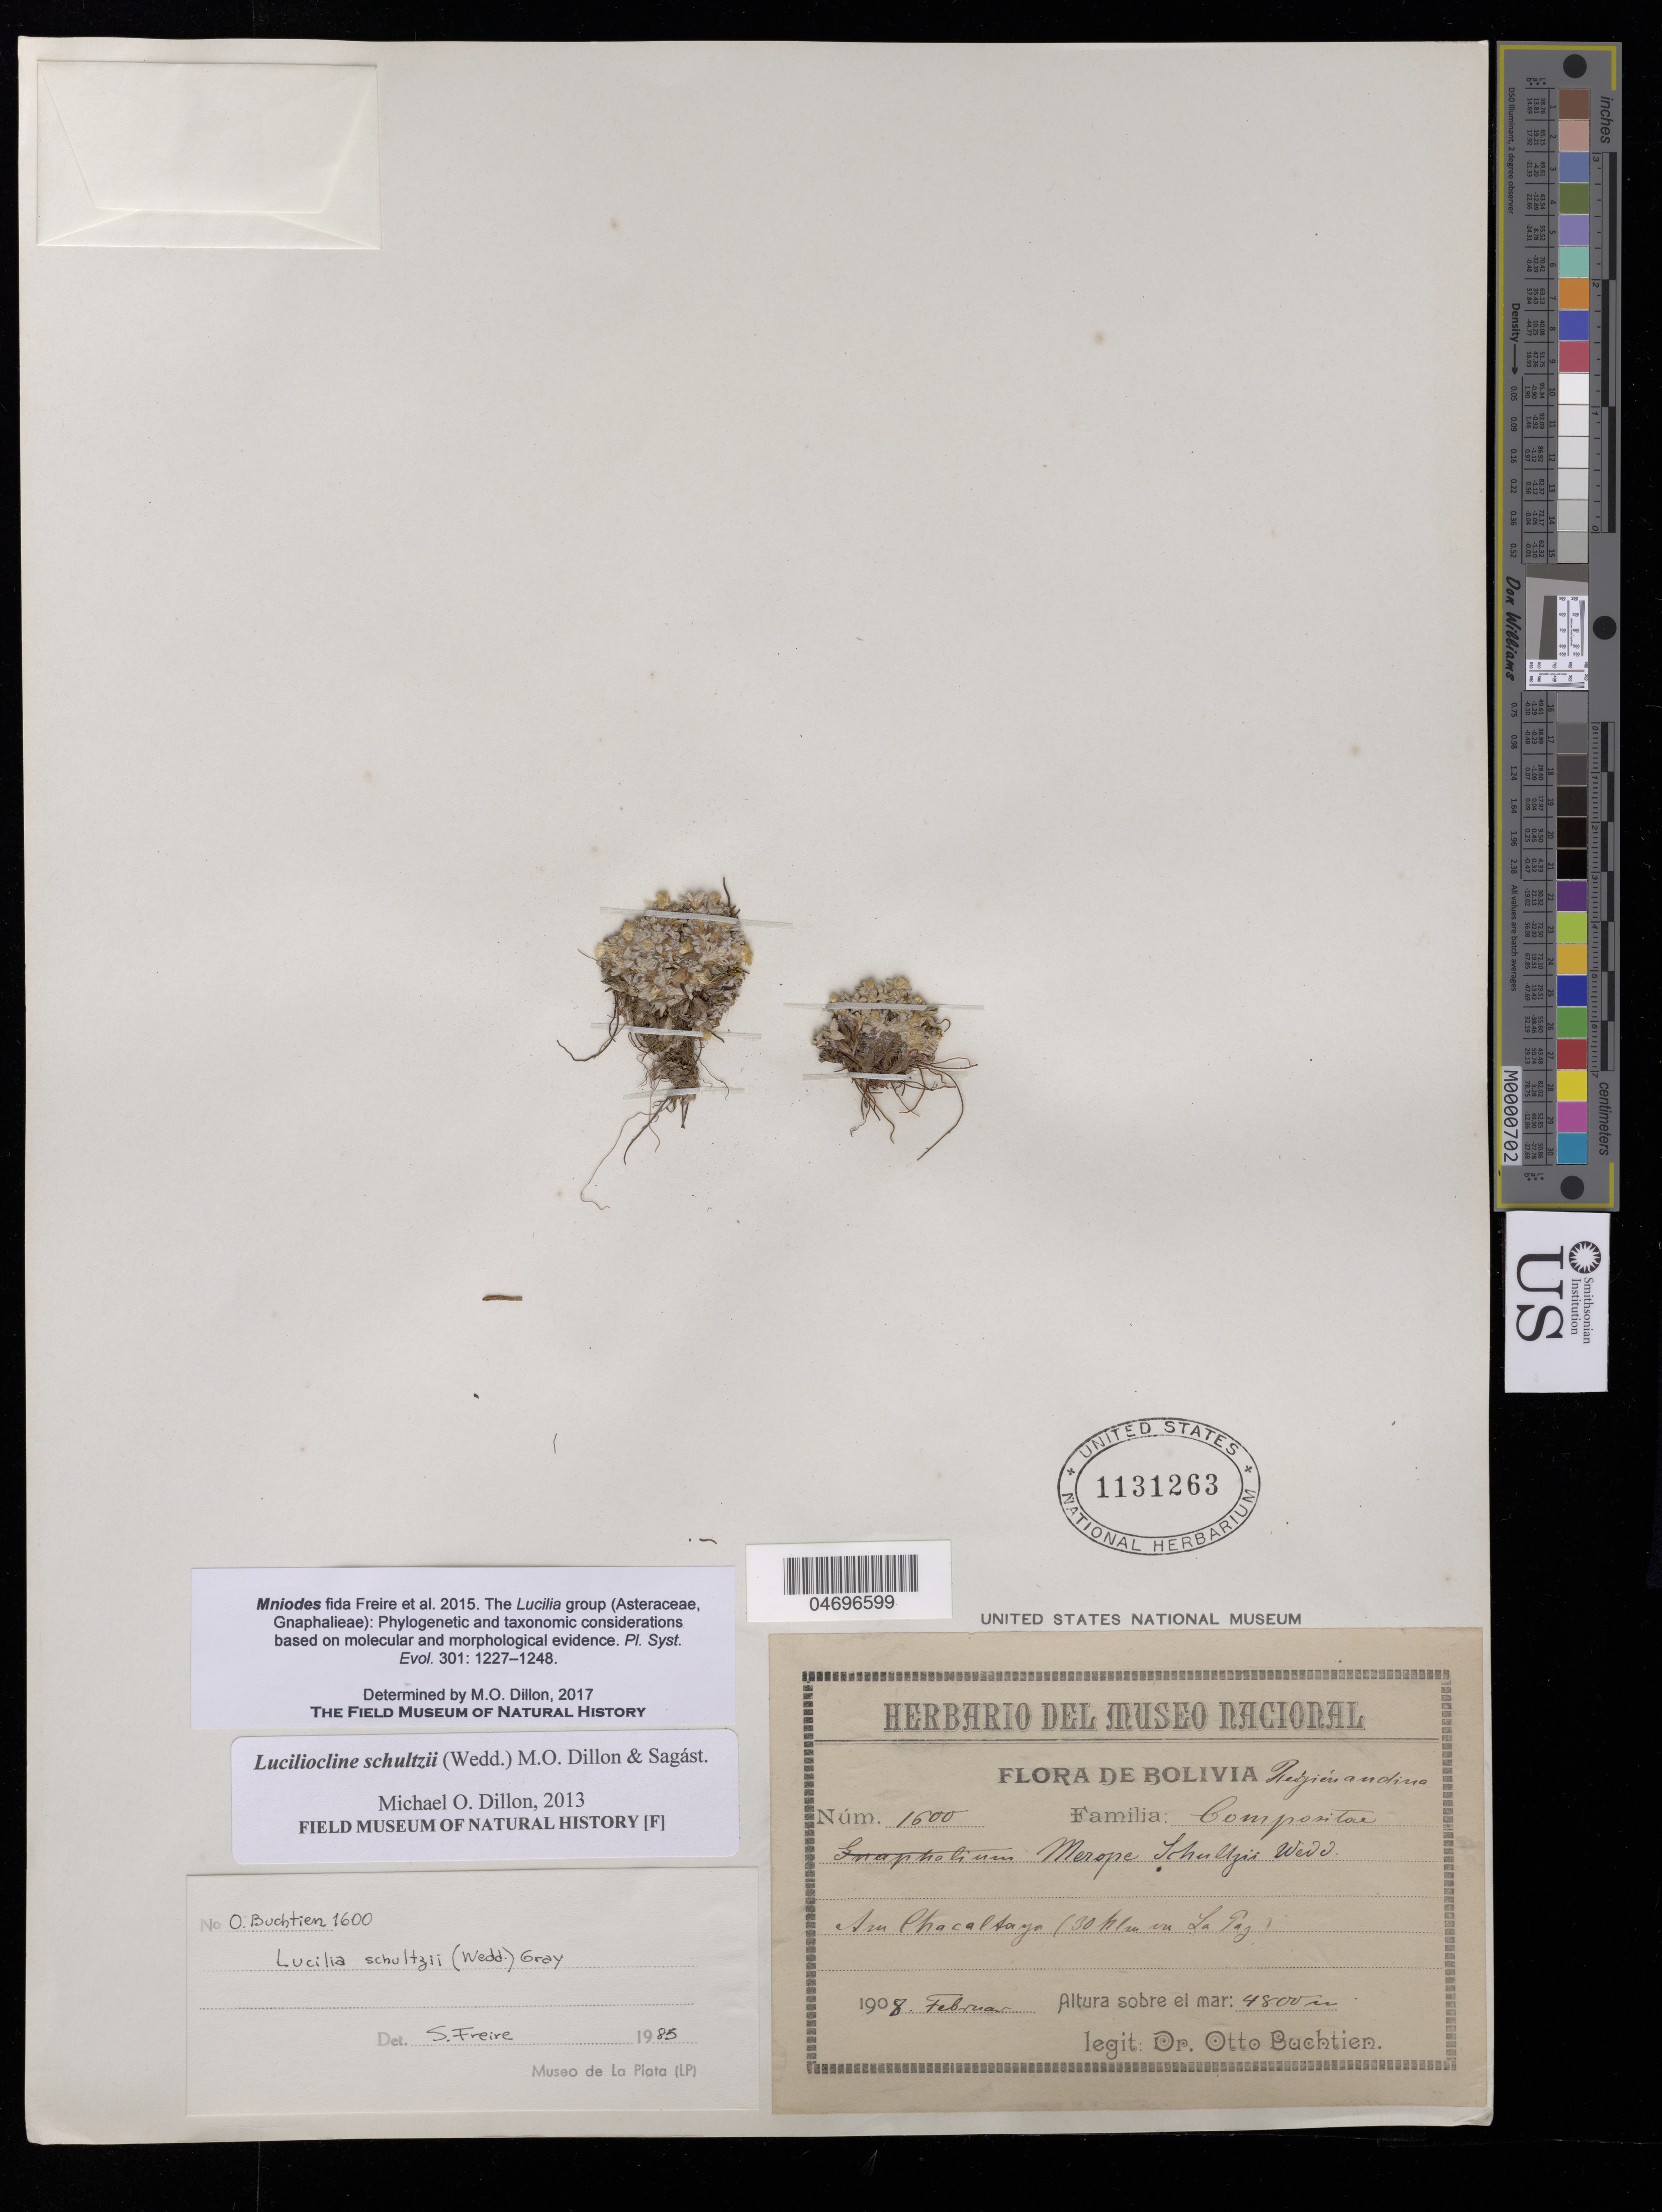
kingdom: Plantae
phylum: Tracheophyta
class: Magnoliopsida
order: Asterales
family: Asteraceae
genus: Mniodes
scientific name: Mniodes argentea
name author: (Wedd.) M.O. Dillon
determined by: Dillon, M. O.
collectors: O. Buchtien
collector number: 1600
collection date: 1908-02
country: Bolivia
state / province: La Paz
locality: Region Andina, Chacaltaya (30 km from La Paz)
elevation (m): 4800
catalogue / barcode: US 1131263